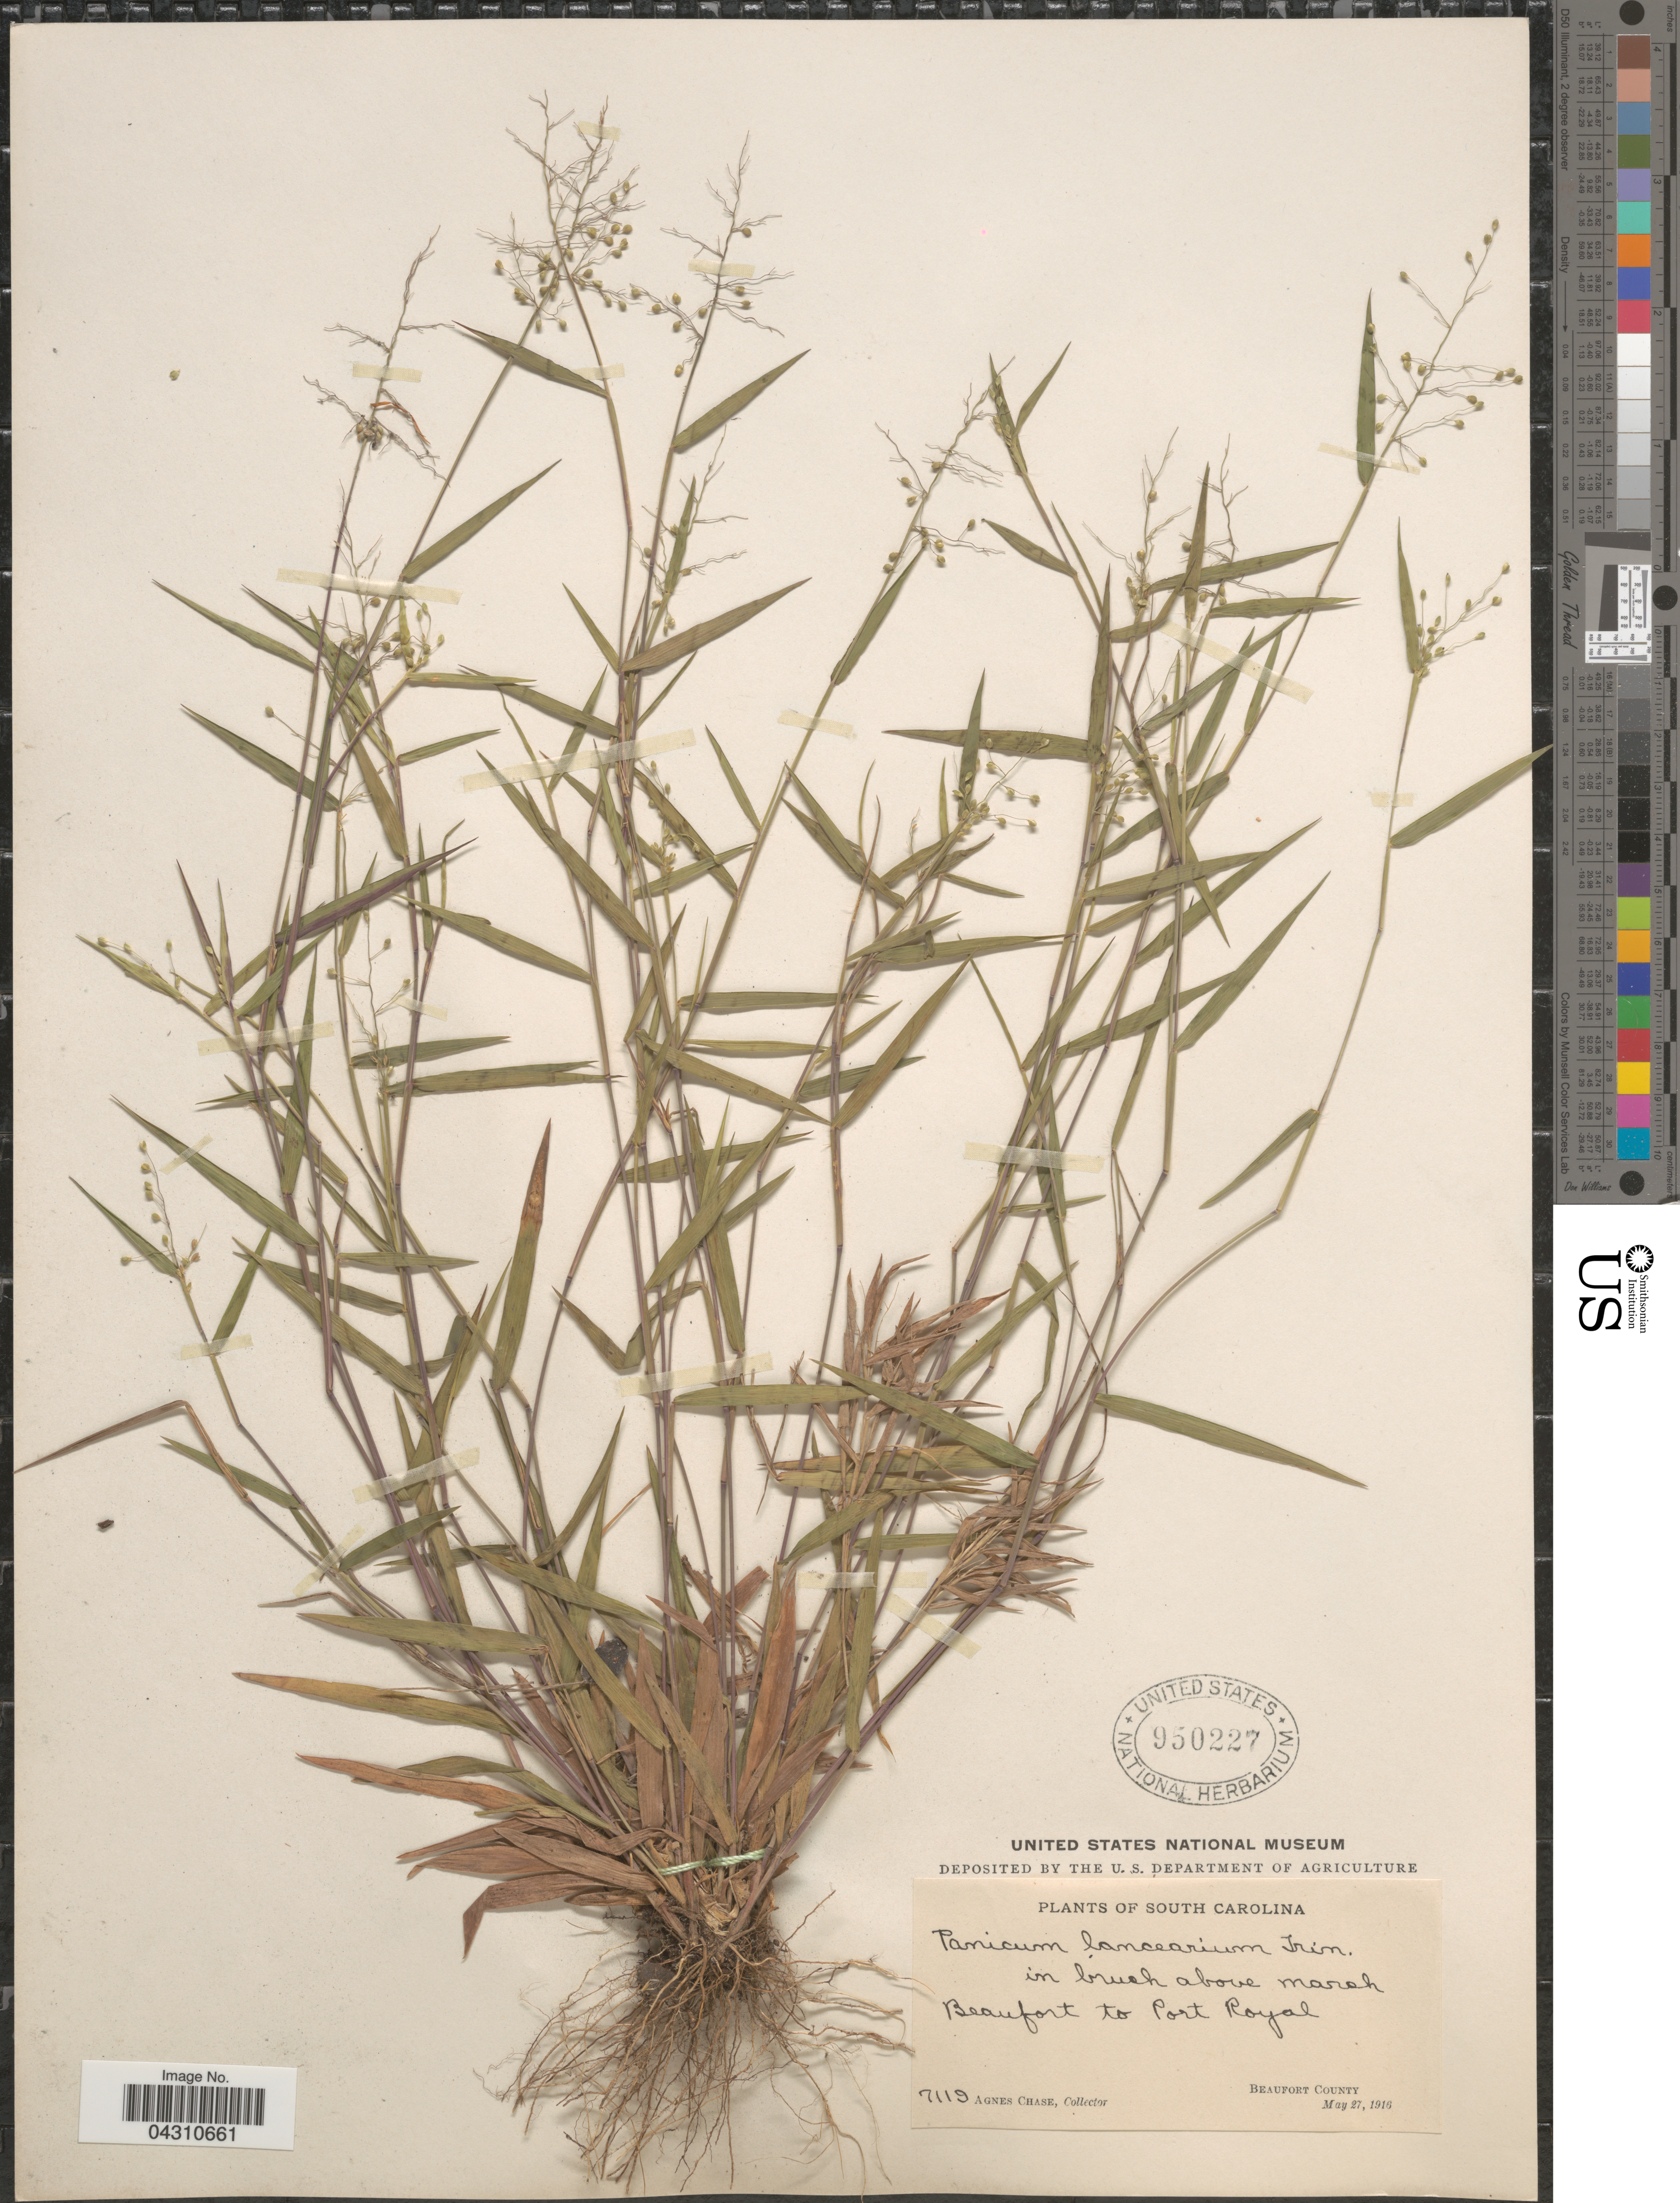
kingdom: Plantae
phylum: Tracheophyta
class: Liliopsida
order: Poales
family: Poaceae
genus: Dichanthelium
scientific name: Dichanthelium portoricense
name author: (Desv. ex Ham.) B.F. Hansen & Wunderlin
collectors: A. Chase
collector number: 7119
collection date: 1916-05-27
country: United States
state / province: South Carolina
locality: In brush above marsh Beaufort to Port Royal. Beaufort County.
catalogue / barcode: US 950227